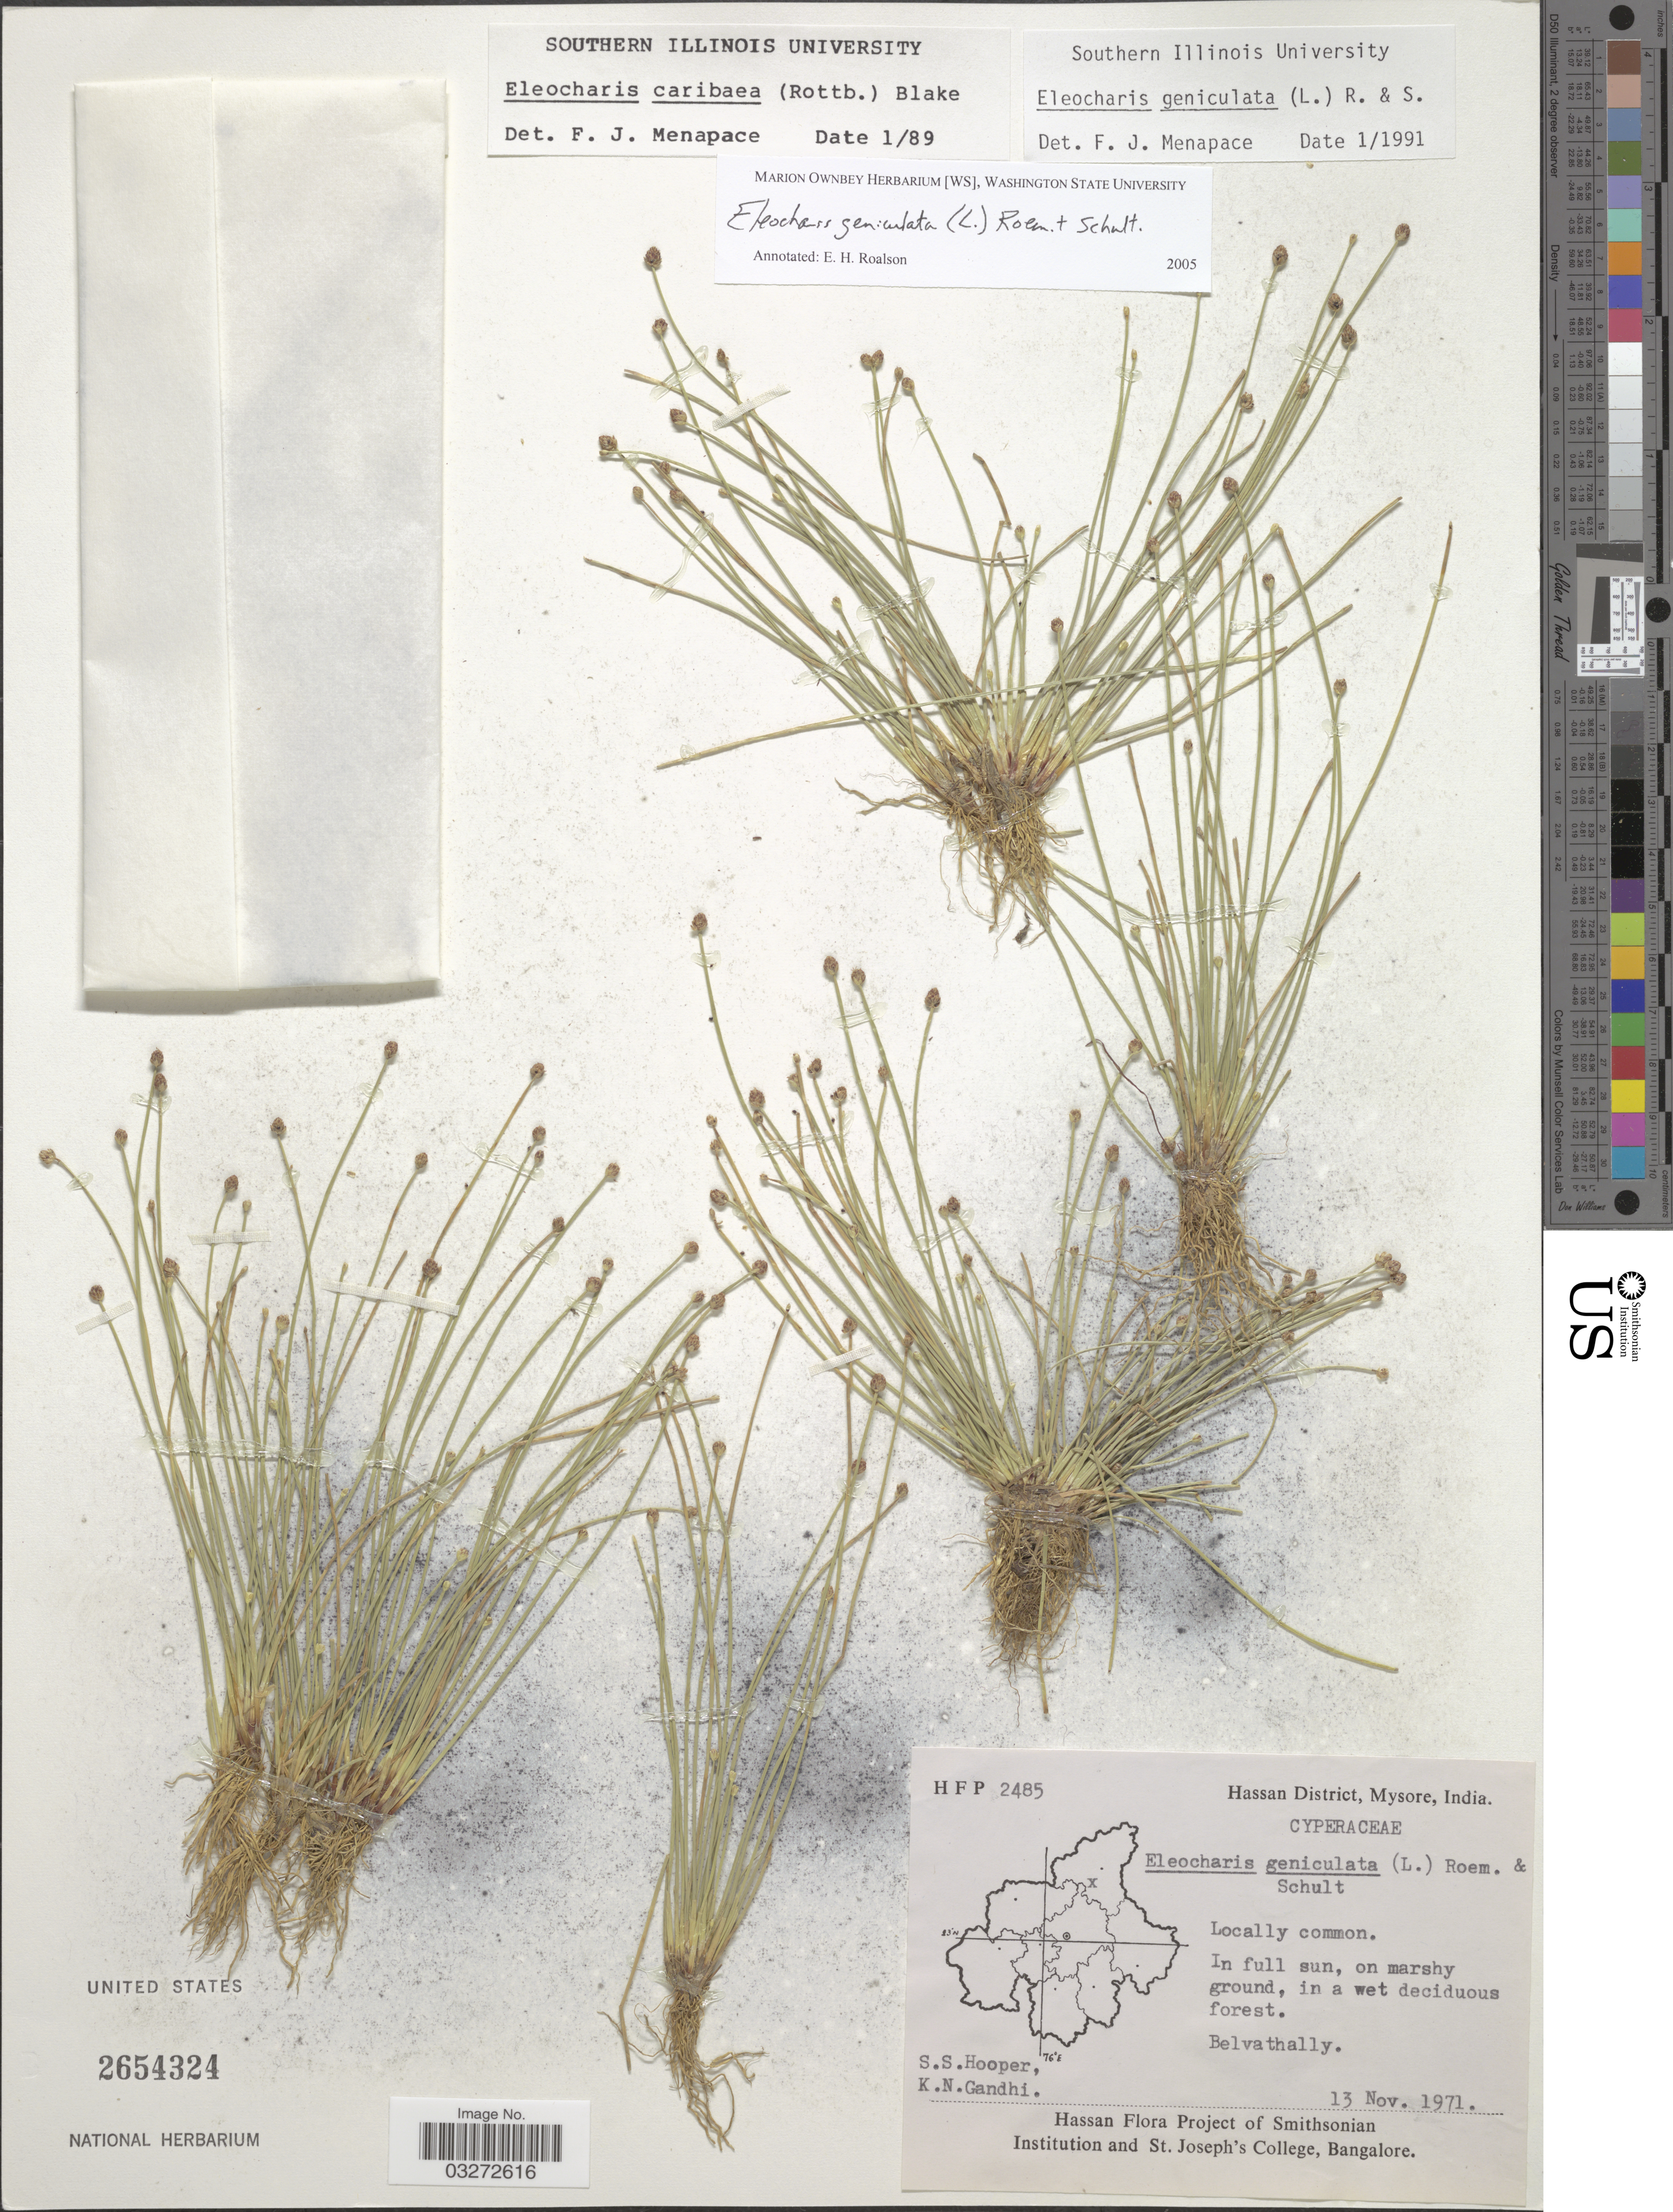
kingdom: Plantae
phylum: Tracheophyta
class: Liliopsida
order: Poales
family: Cyperaceae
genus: Eleocharis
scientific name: Eleocharis geniculata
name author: (L.) Roem. & Schult.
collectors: S. S. Hooper & K. N. Gandhi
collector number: HFP 2485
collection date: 1971-11-13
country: India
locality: Hassan District, Mysore. Belvathally.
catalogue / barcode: US 2654324